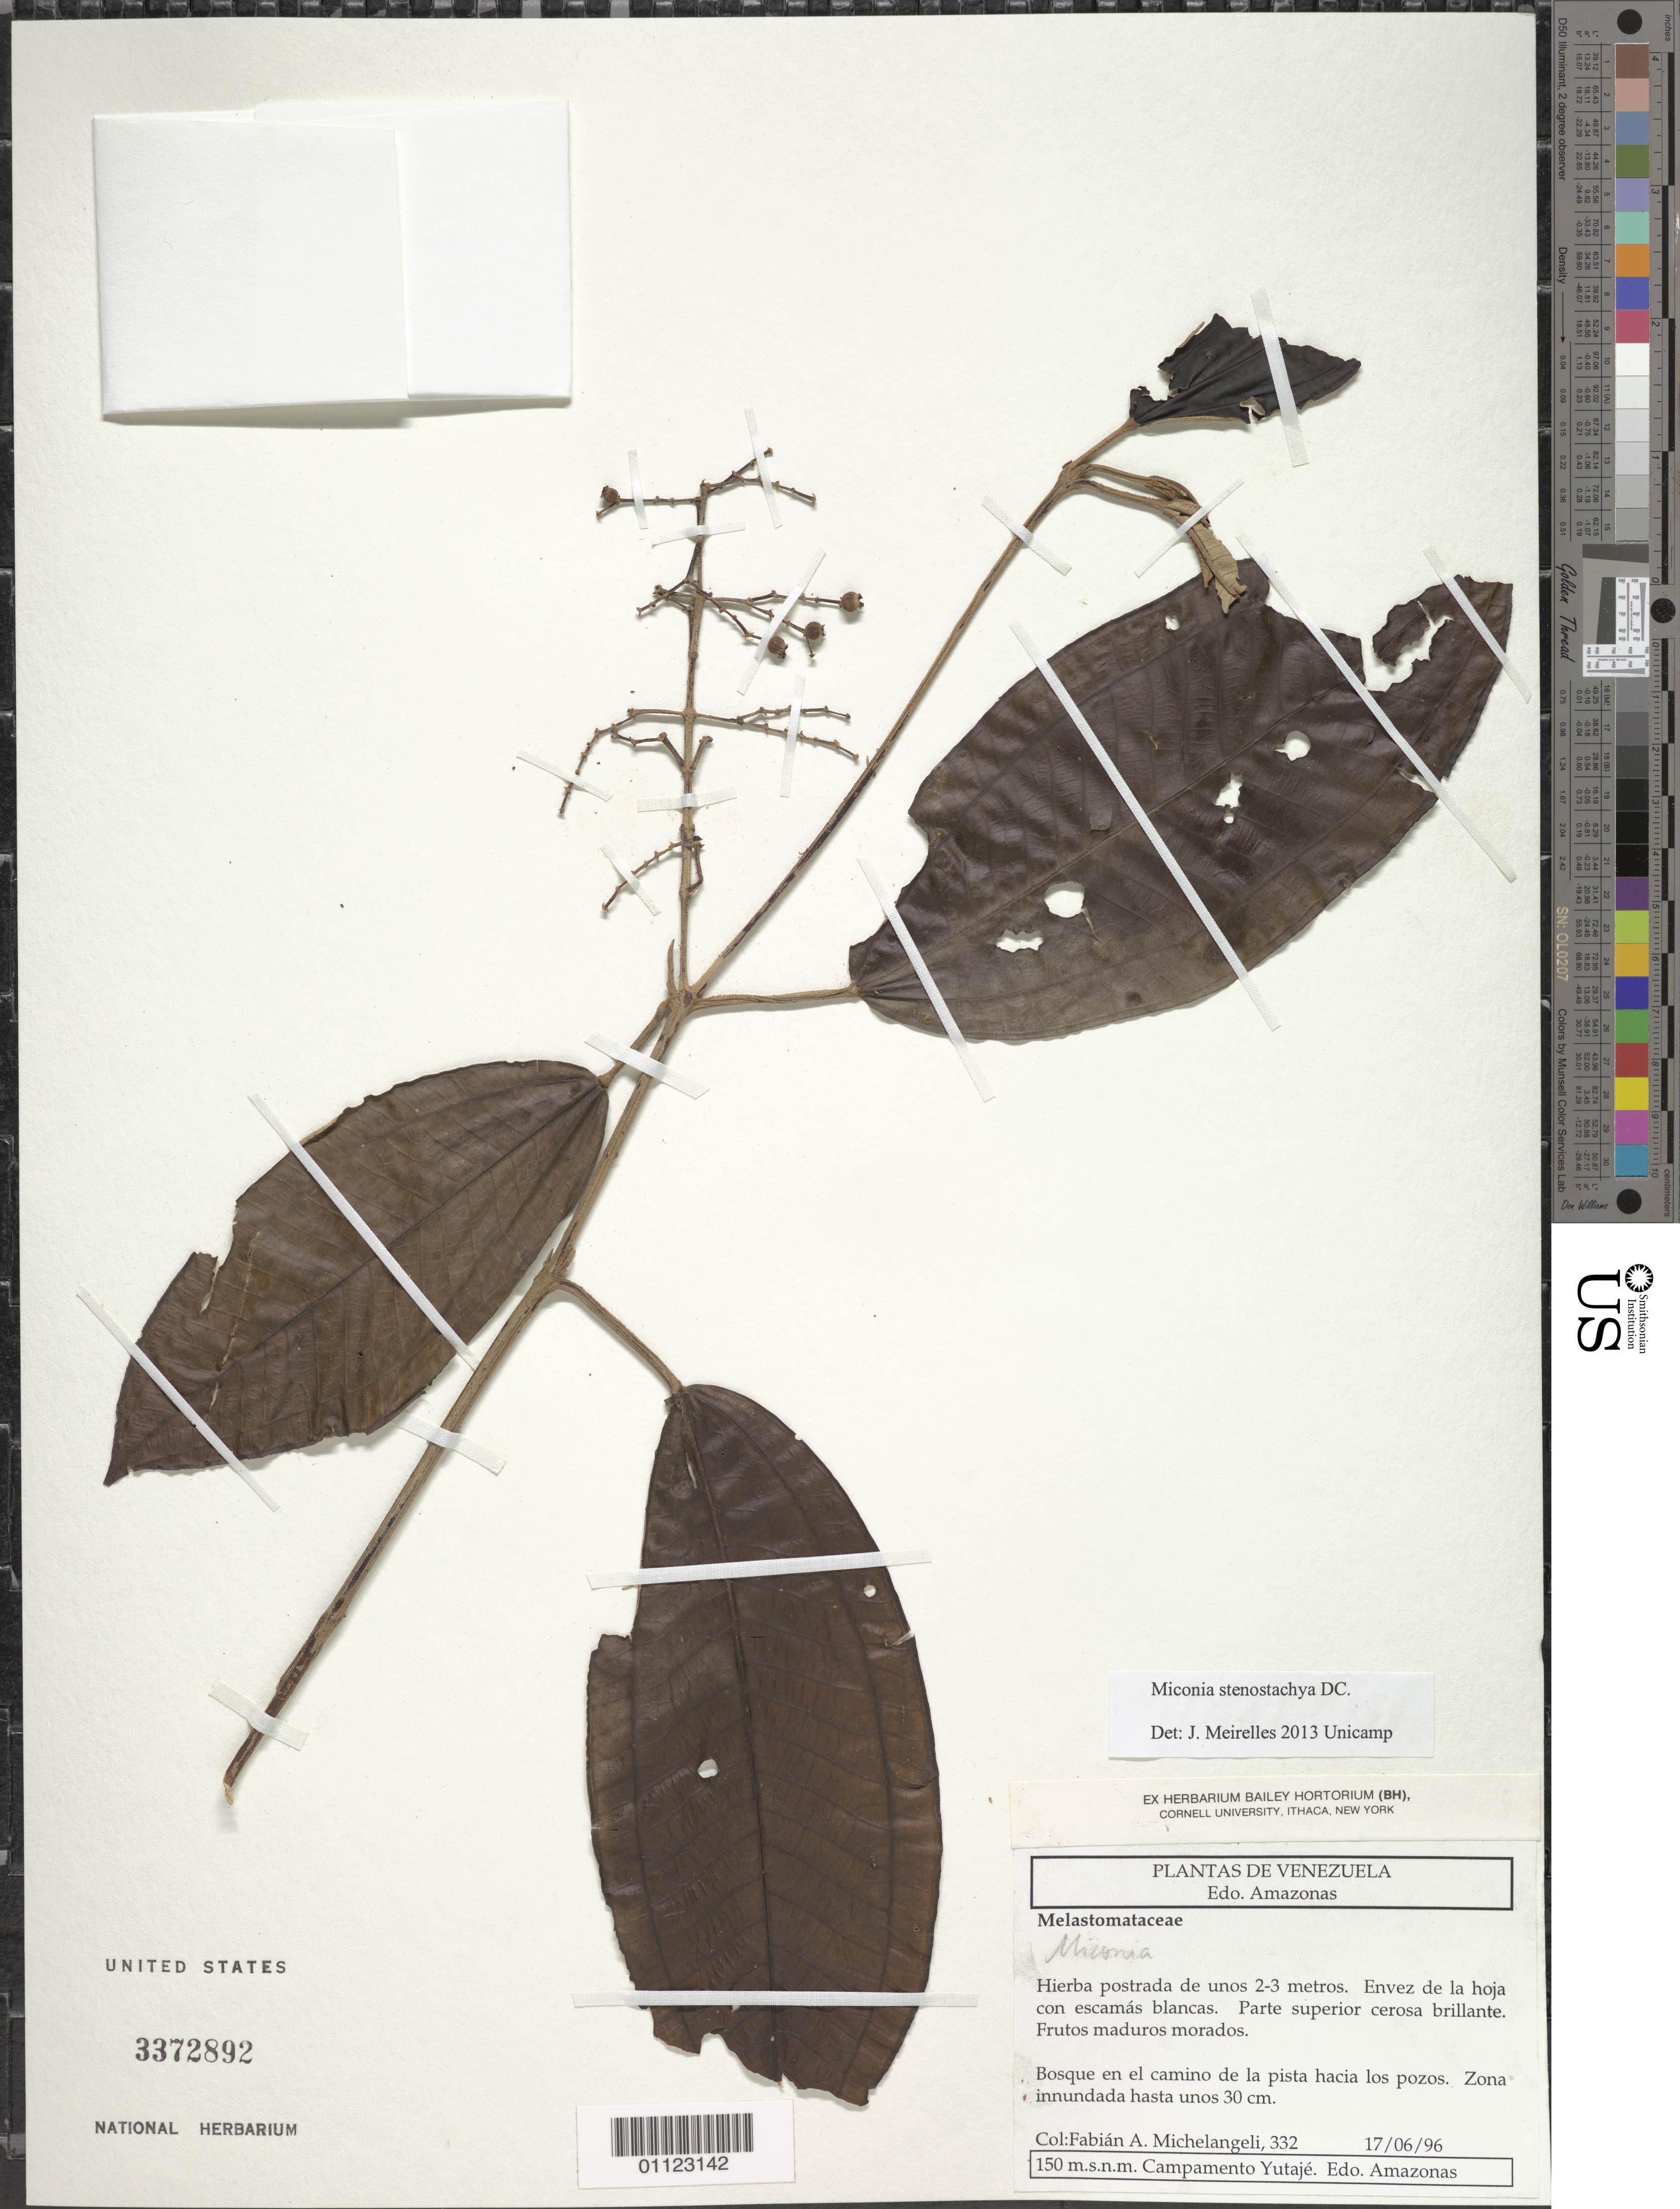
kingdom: Plantae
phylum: Tracheophyta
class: Magnoliopsida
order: Myrtales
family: Melastomataceae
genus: Miconia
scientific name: Miconia stenostachya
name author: DC.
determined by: Meirelles, J.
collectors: F. A. Michelangeli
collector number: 332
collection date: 1996-06-17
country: Venezuela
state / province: Amazonas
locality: Bosque en el camino de la pita hacia los pozos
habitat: Bosque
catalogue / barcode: US 3372892